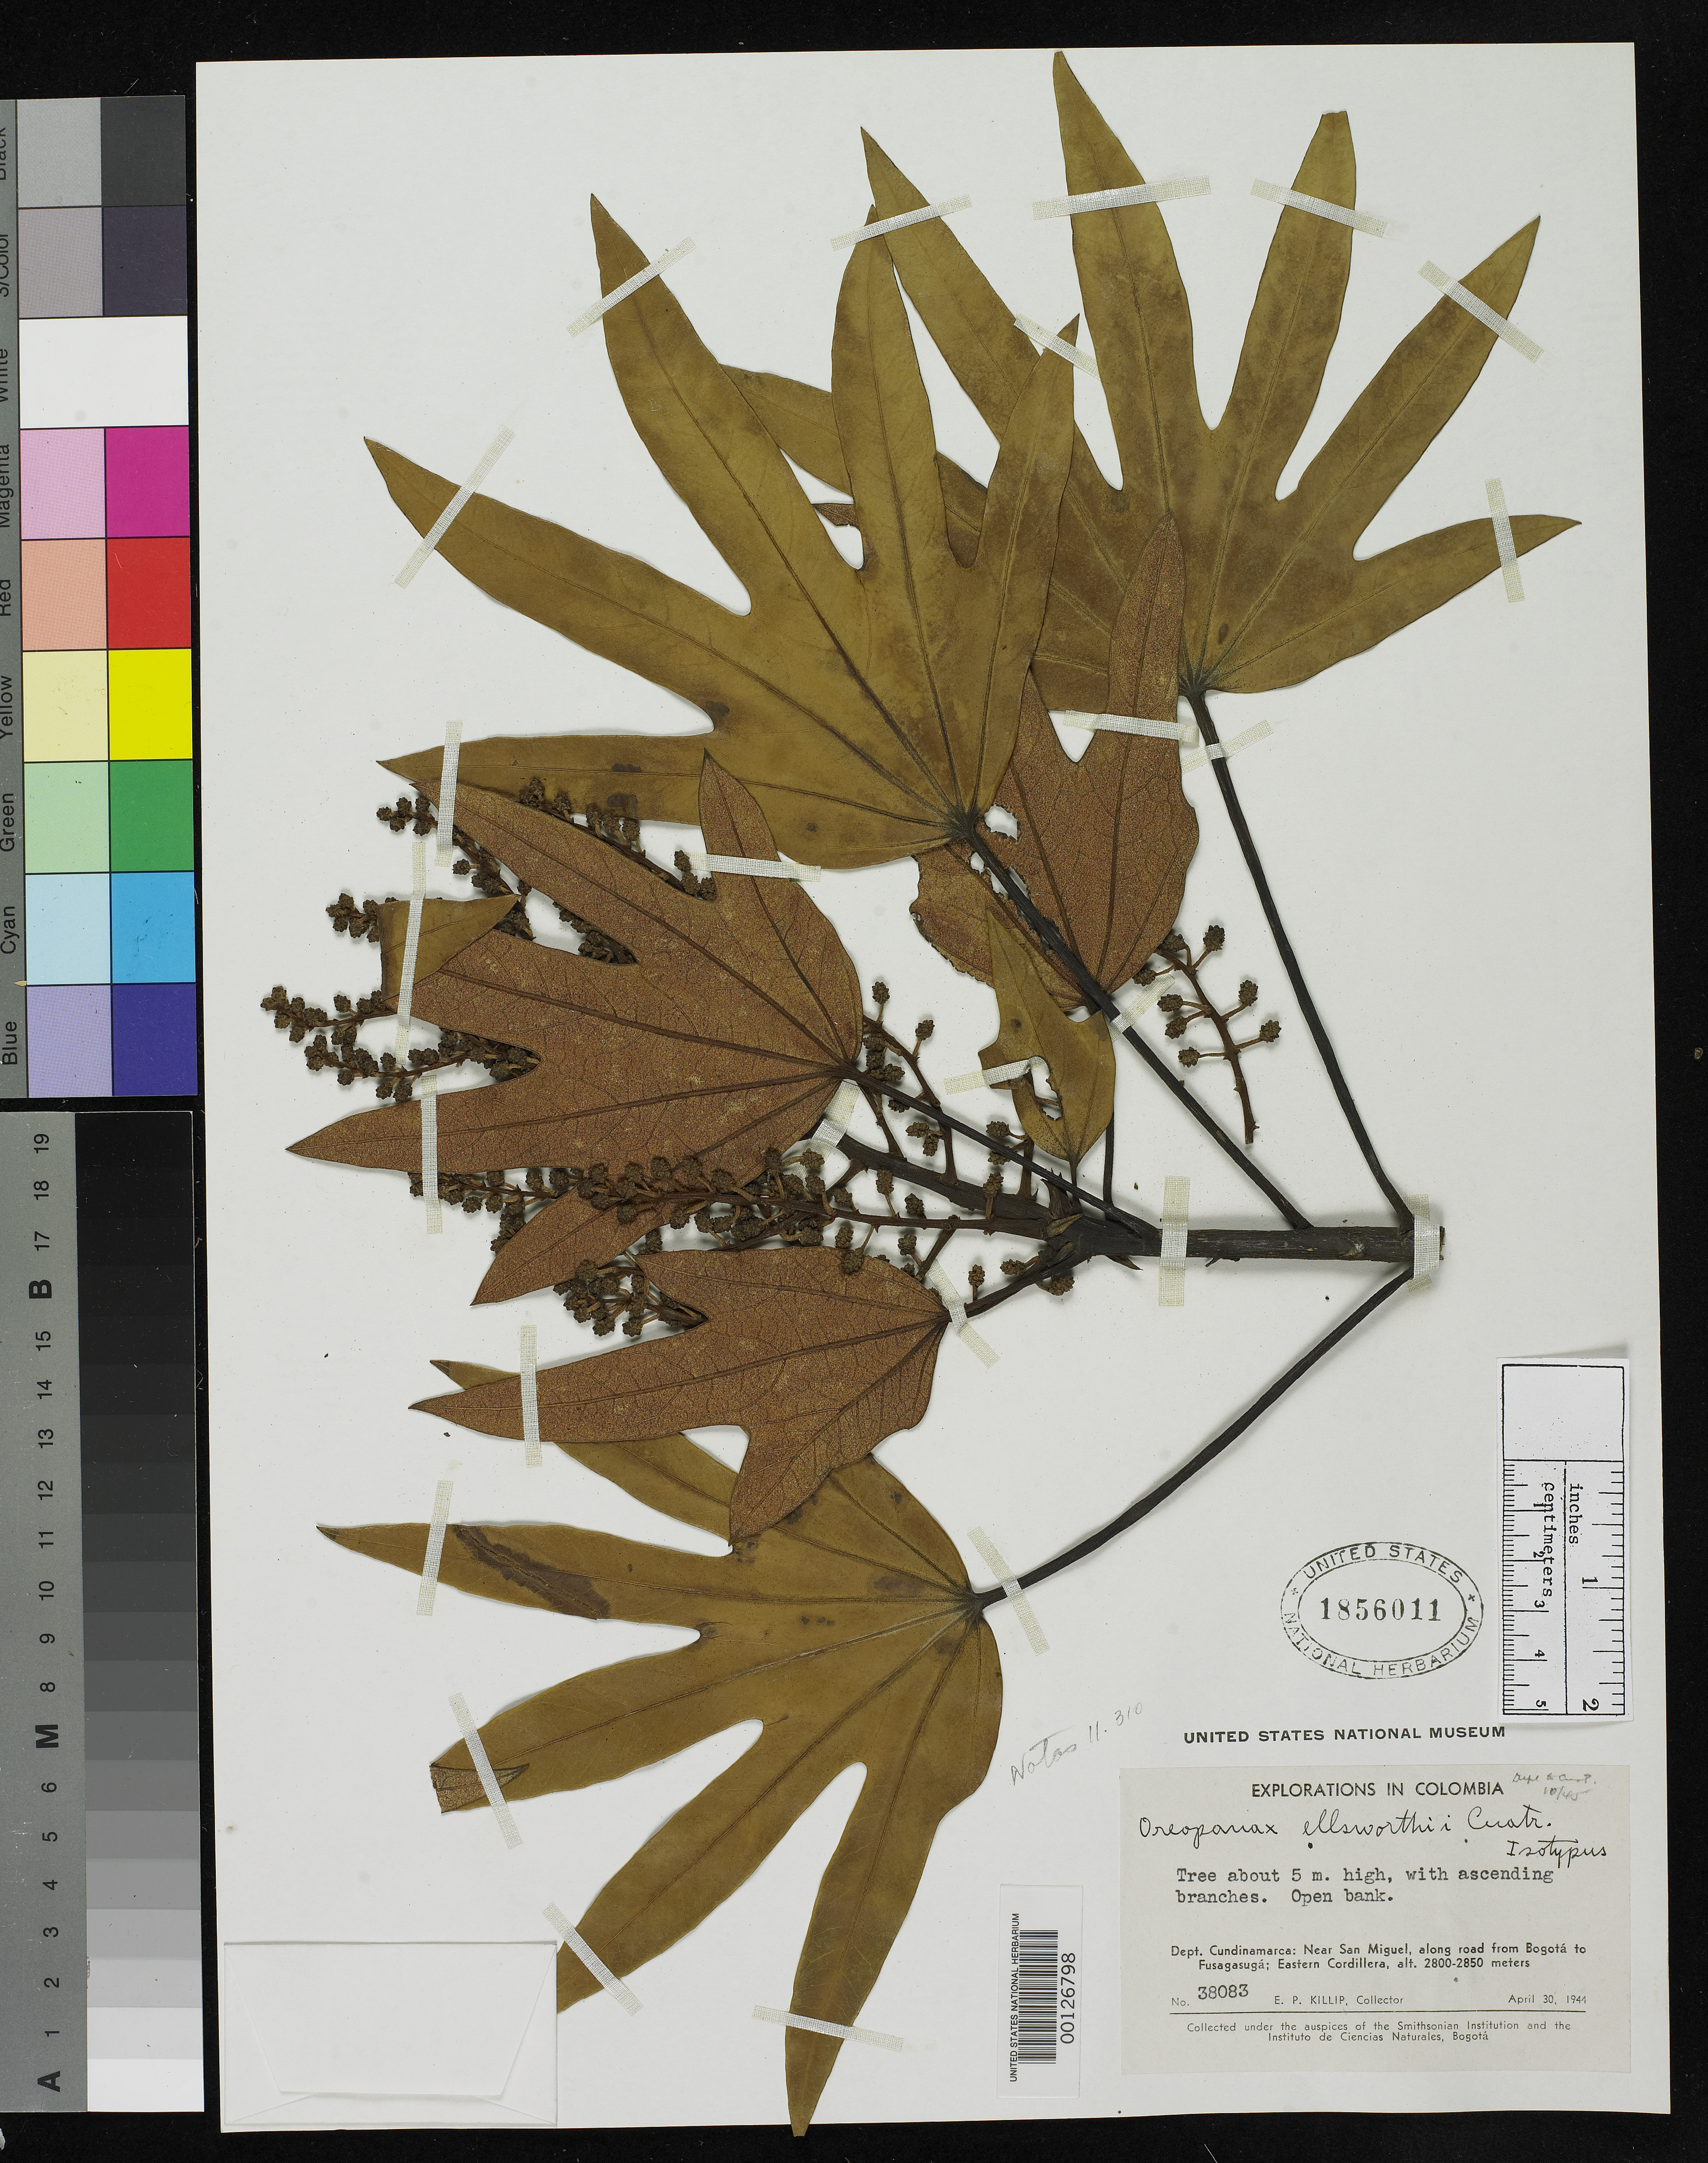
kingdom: Plantae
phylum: Tracheophyta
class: Magnoliopsida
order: Apiales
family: Araliaceae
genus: Oreopanax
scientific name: Oreopanax ellsworthii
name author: Cuatrec.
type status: Isotype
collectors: E. P. Killip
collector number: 38083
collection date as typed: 30 Apr 1944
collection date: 1944-04-30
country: Colombia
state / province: Cundinamarca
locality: Near Sal Miguel, between Bogota and Fusagasugá.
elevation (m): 2800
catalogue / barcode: US 1856011